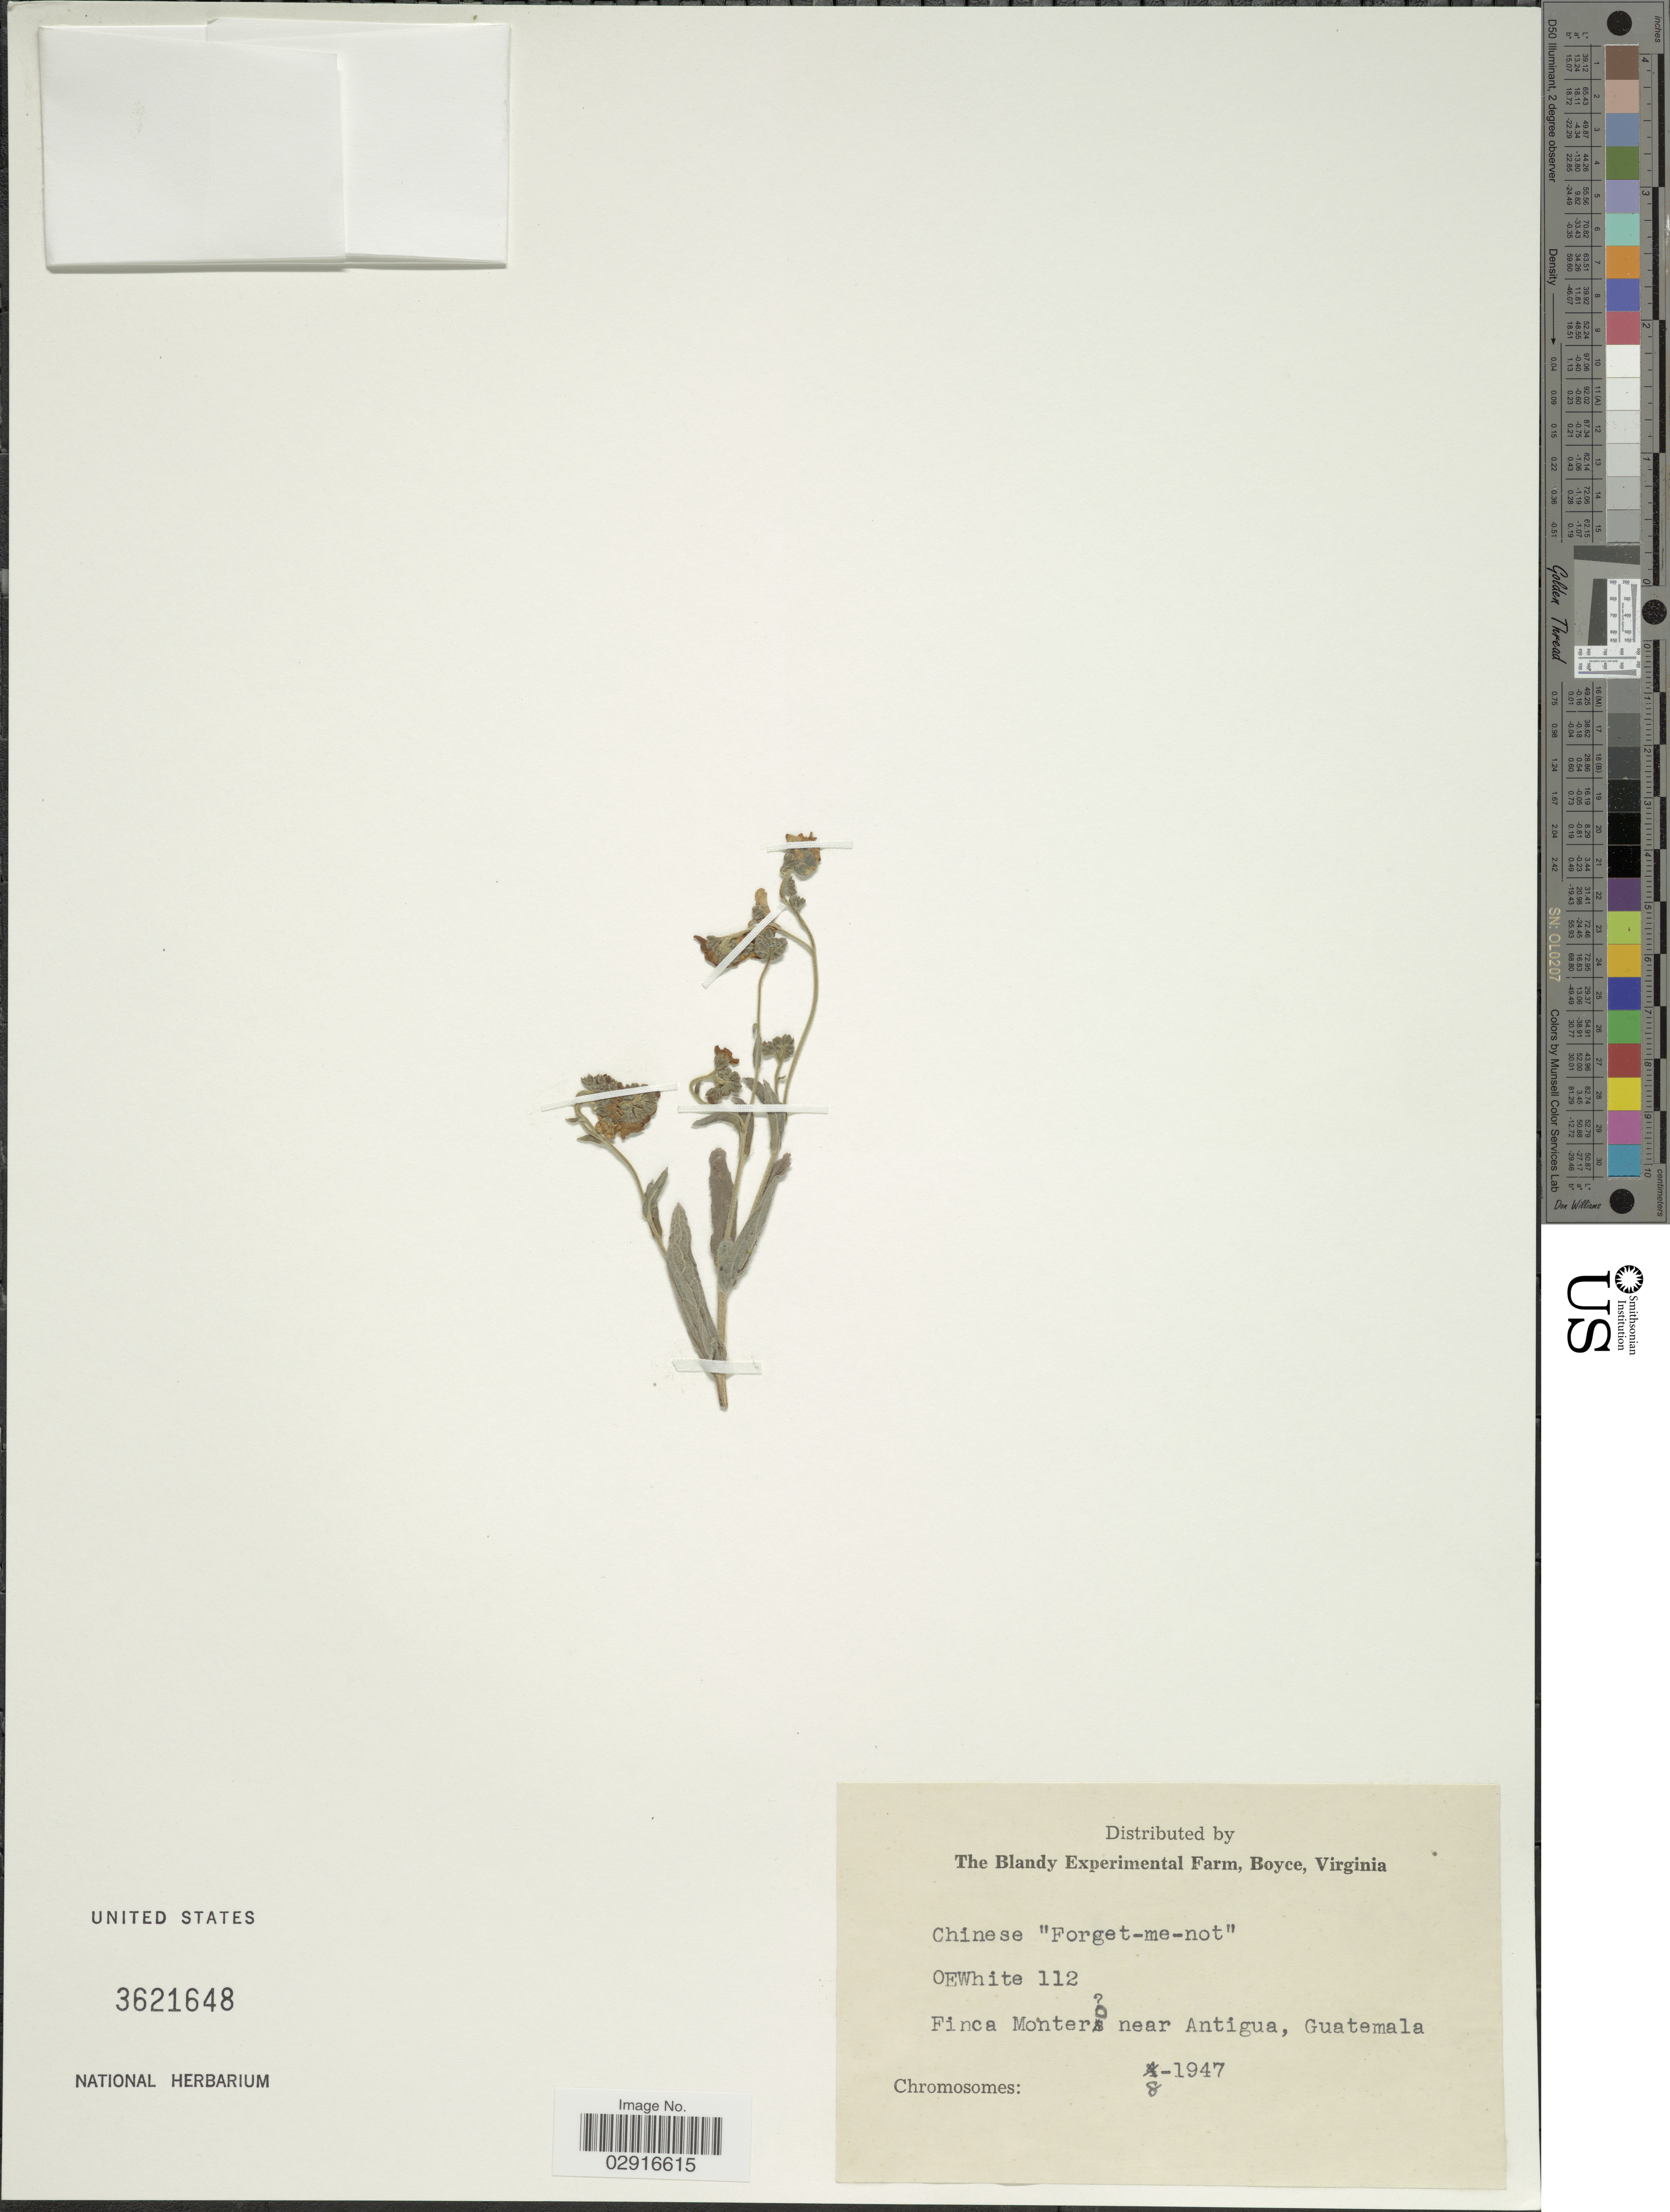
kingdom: Plantae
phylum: Tracheophyta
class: Magnoliopsida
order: Boraginales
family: Boraginaceae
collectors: O. E. White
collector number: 112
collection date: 1947-08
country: United States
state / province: Virginia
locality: The Blandy Experimental Farm, Boyce, Virginia.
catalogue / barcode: US 3621648